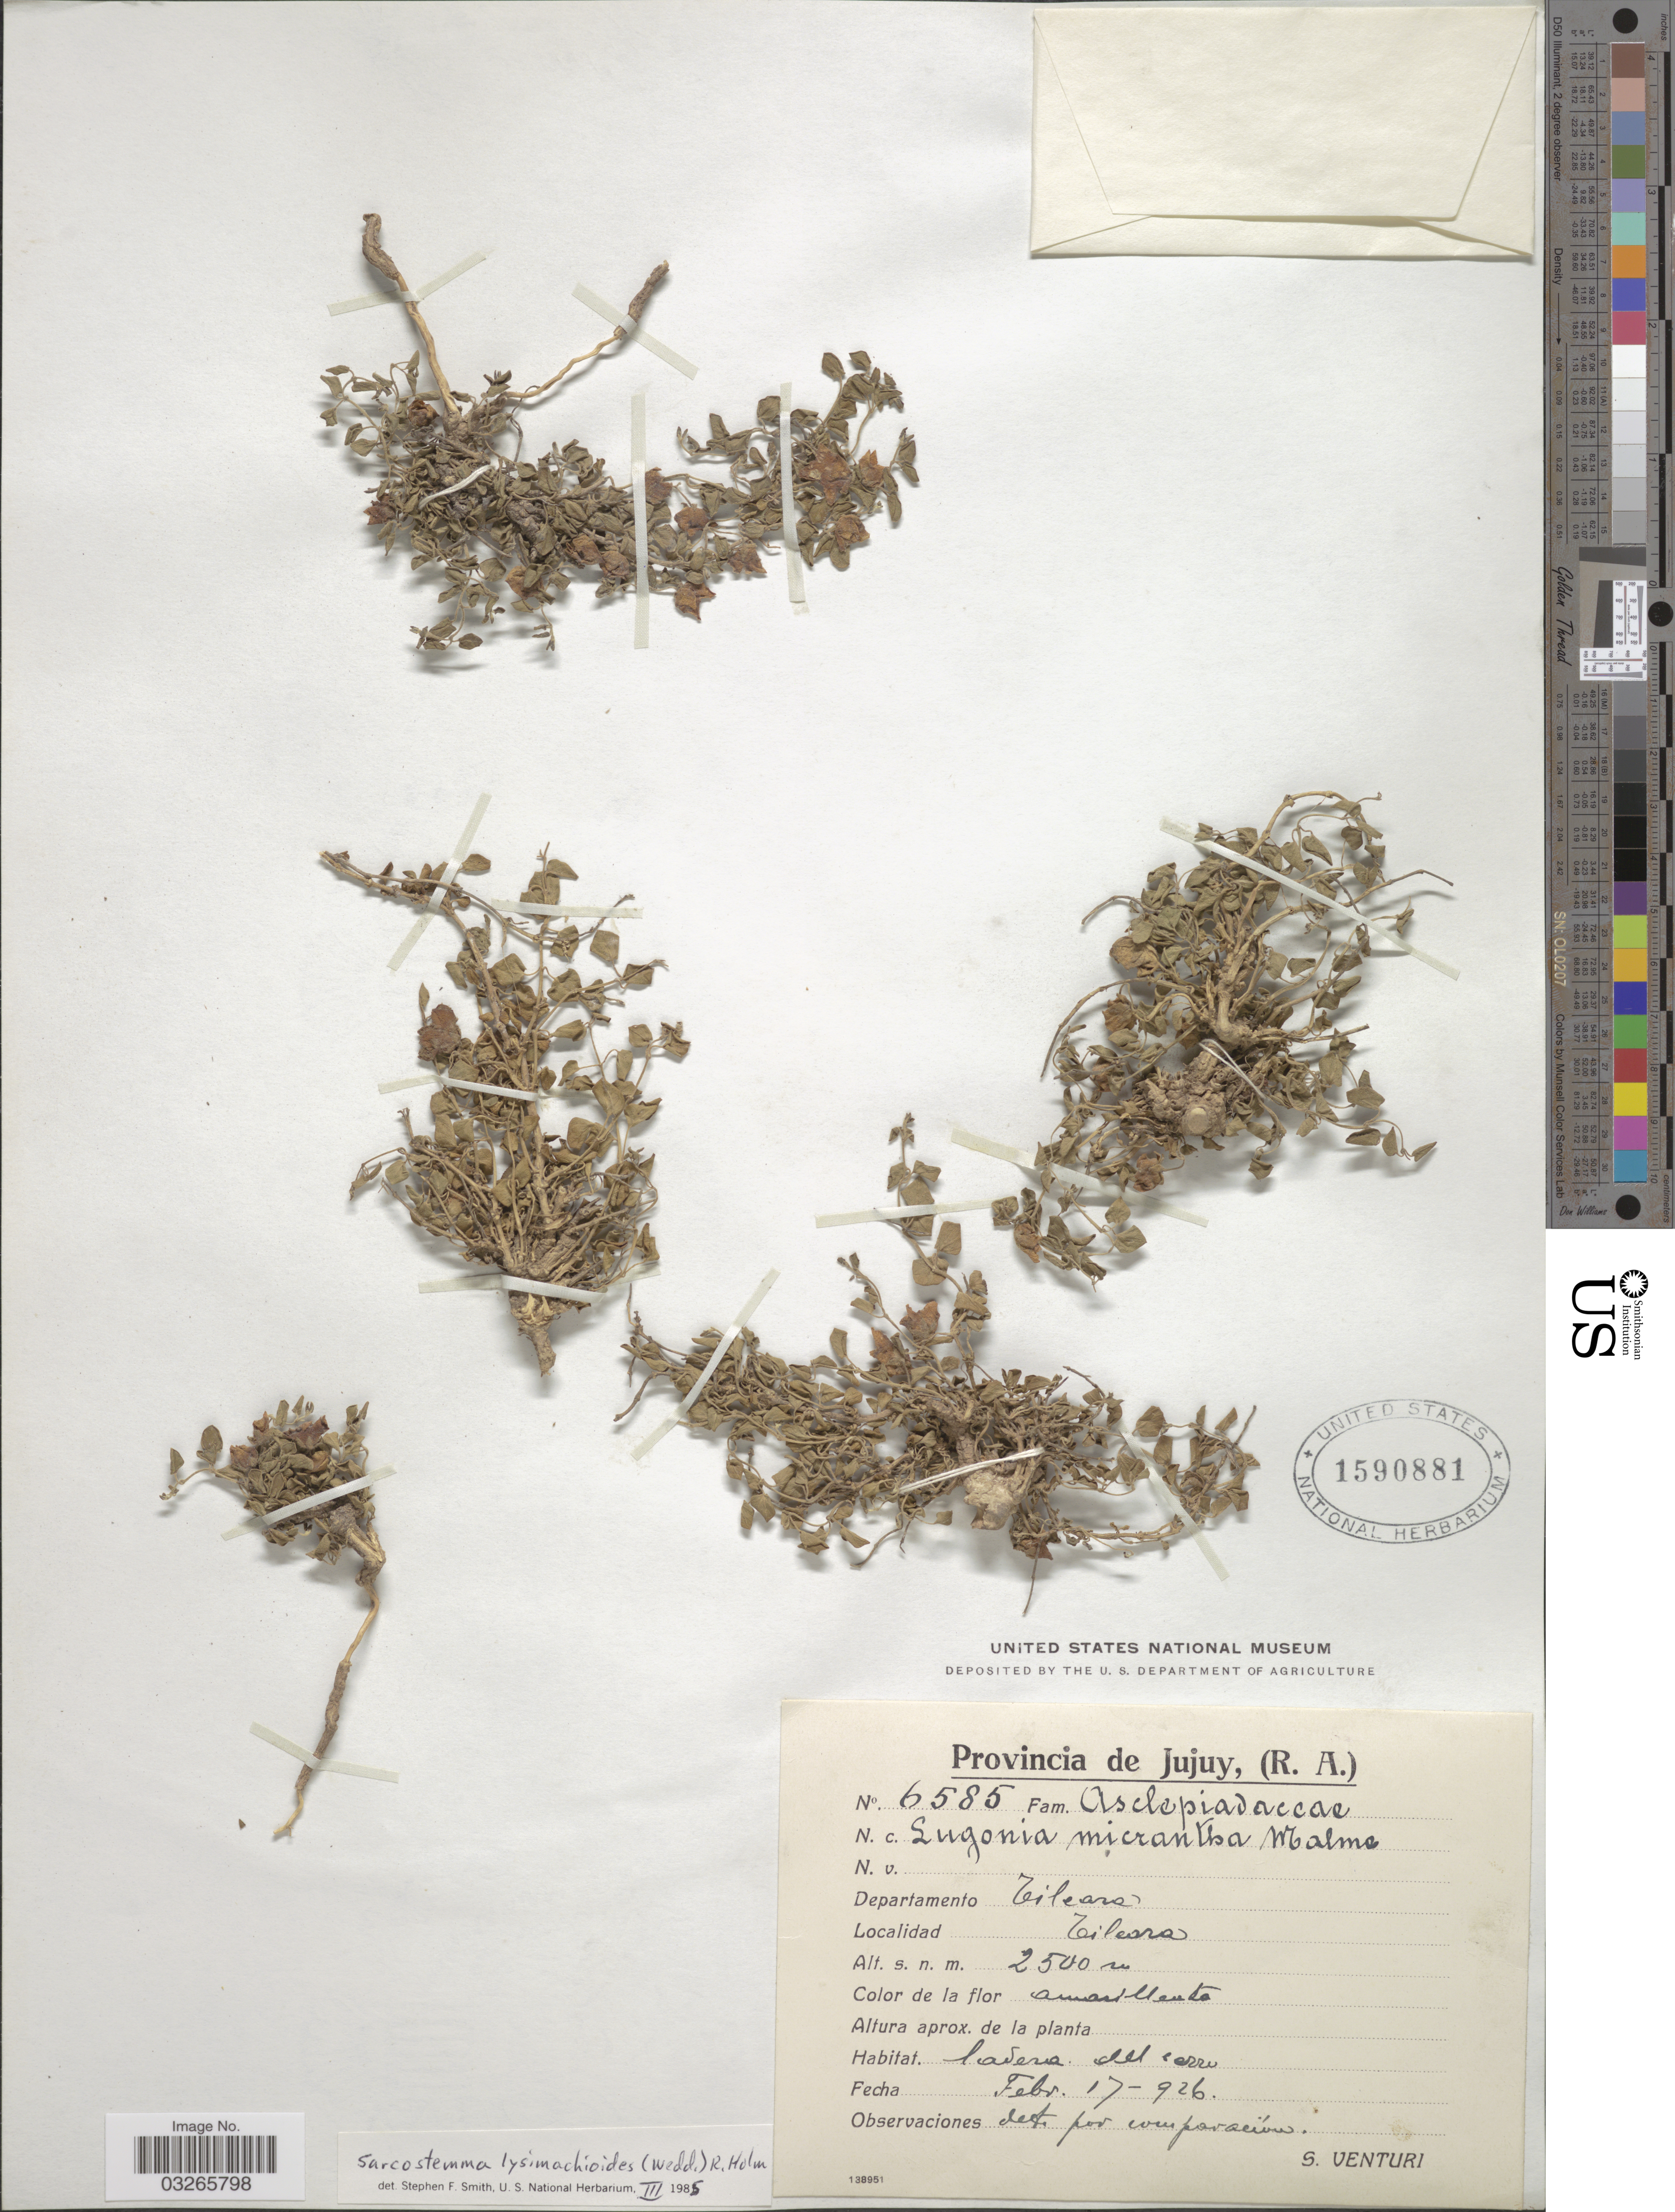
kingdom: Plantae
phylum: Tracheophyta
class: Magnoliopsida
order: Gentianales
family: Apocynaceae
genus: Sarcostemma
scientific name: Sarcostemma lysimachioides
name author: (Wedd.) R.W. Holm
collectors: S. Venturi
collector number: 6585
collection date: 1926-02-17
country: Argentina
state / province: Jujuy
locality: Departamento Tilcara. Tilcara.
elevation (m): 2500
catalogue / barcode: US 1590881